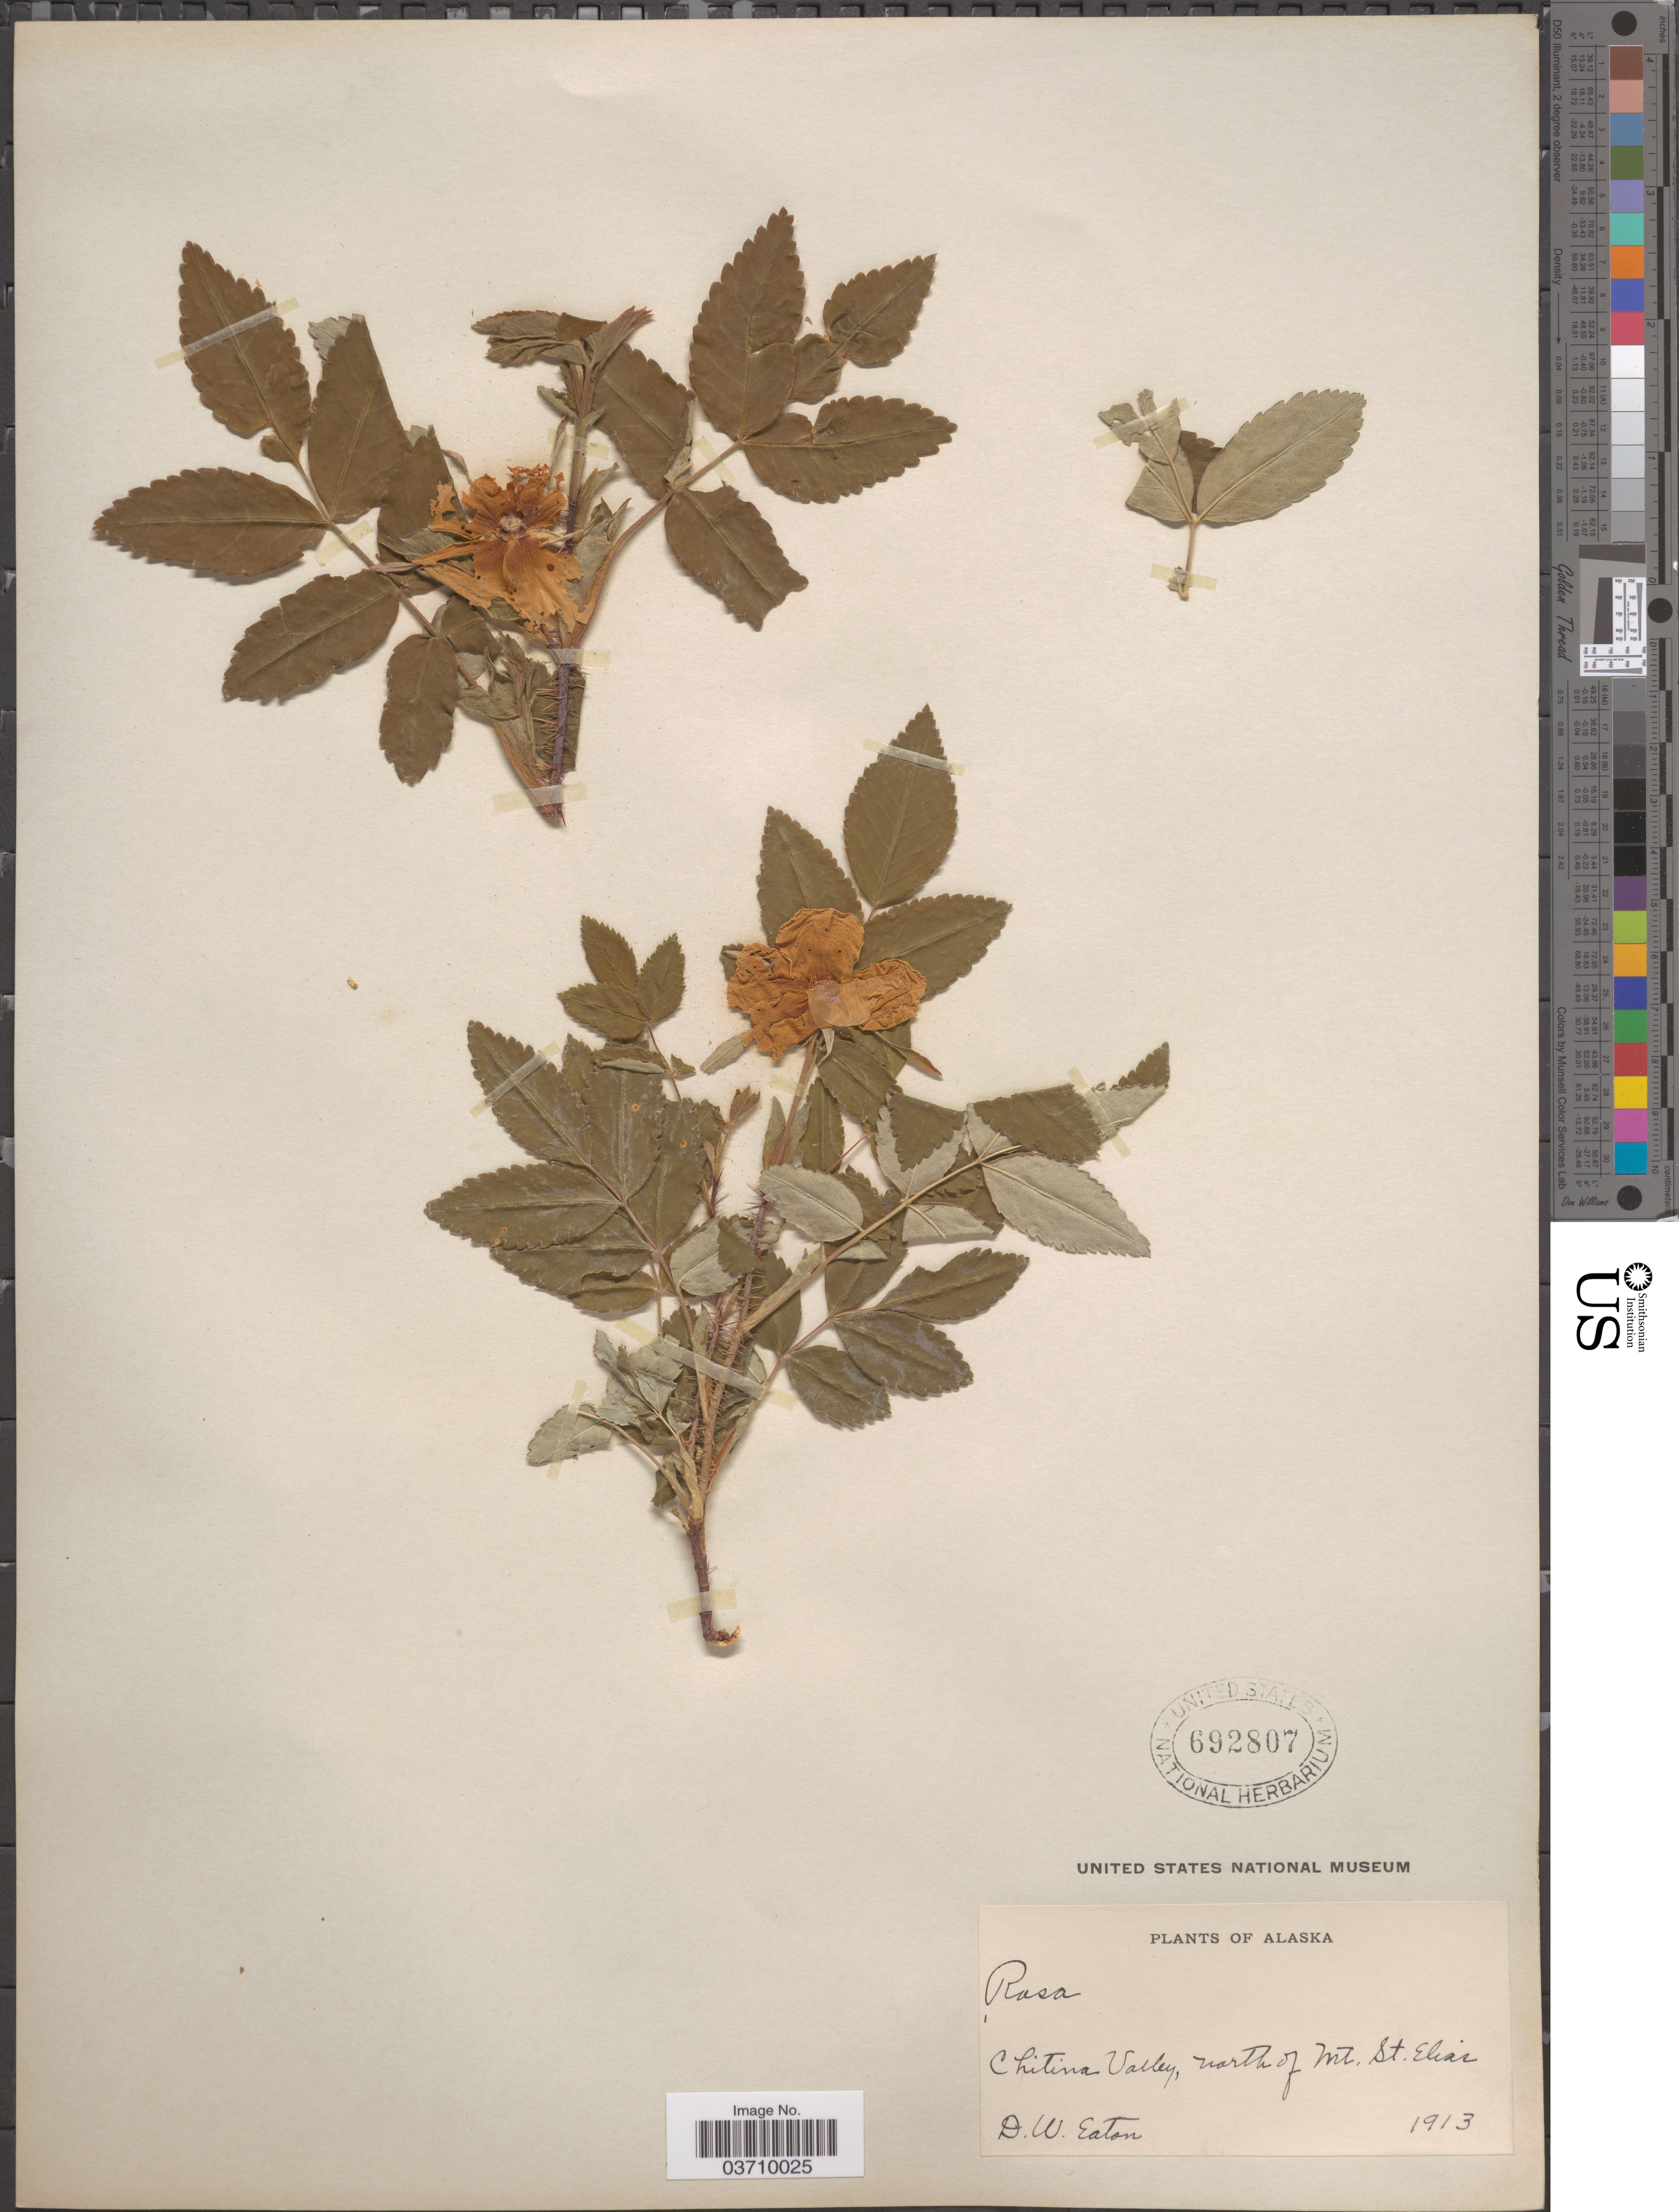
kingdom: Plantae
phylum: Tracheophyta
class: Magnoliopsida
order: Rosales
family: Rosaceae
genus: Rosa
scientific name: Rosa acicularis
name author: Lindl.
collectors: D. Eaton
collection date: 1913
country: United States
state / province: Alaska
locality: Chitina Valley, north of Mt. St. Elias.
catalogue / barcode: US 692807